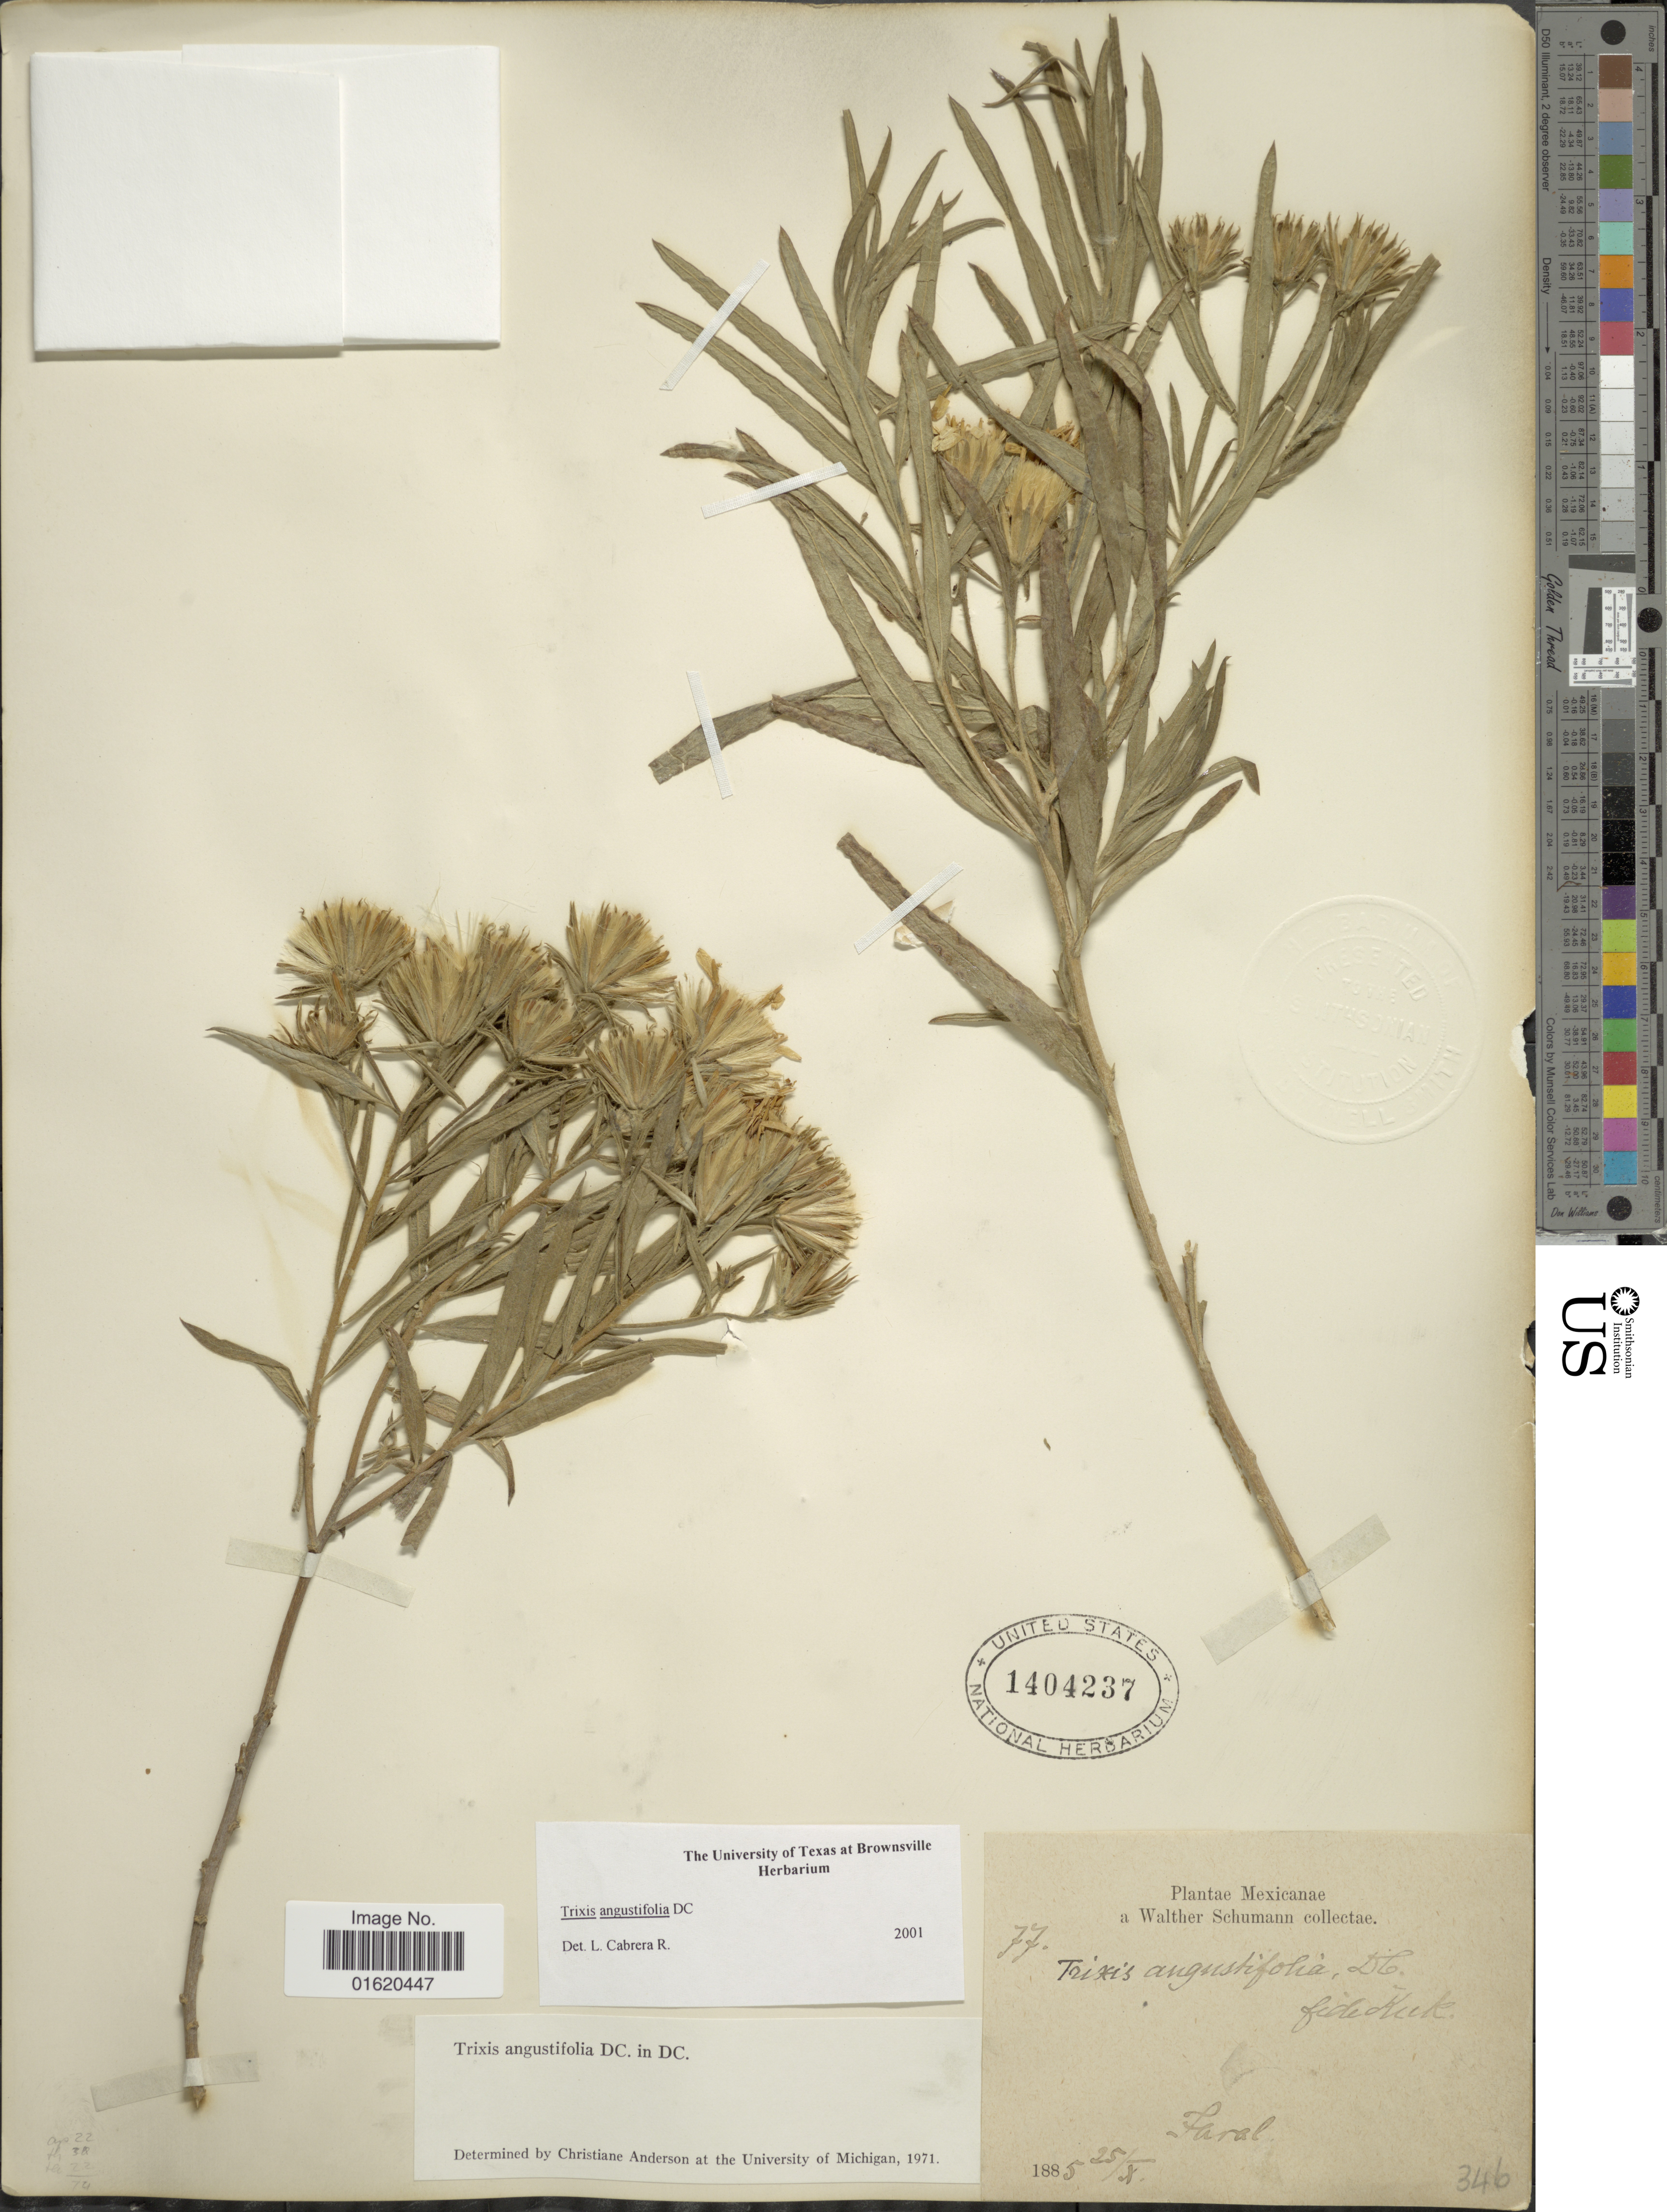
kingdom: Plantae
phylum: Tracheophyta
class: Magnoliopsida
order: Asterales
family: Asteraceae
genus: Trixis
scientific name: Trixis angustifolia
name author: DC.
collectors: W. Schumann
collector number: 77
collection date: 1885-10-25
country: Mexico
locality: Faral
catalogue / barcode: US 1404237